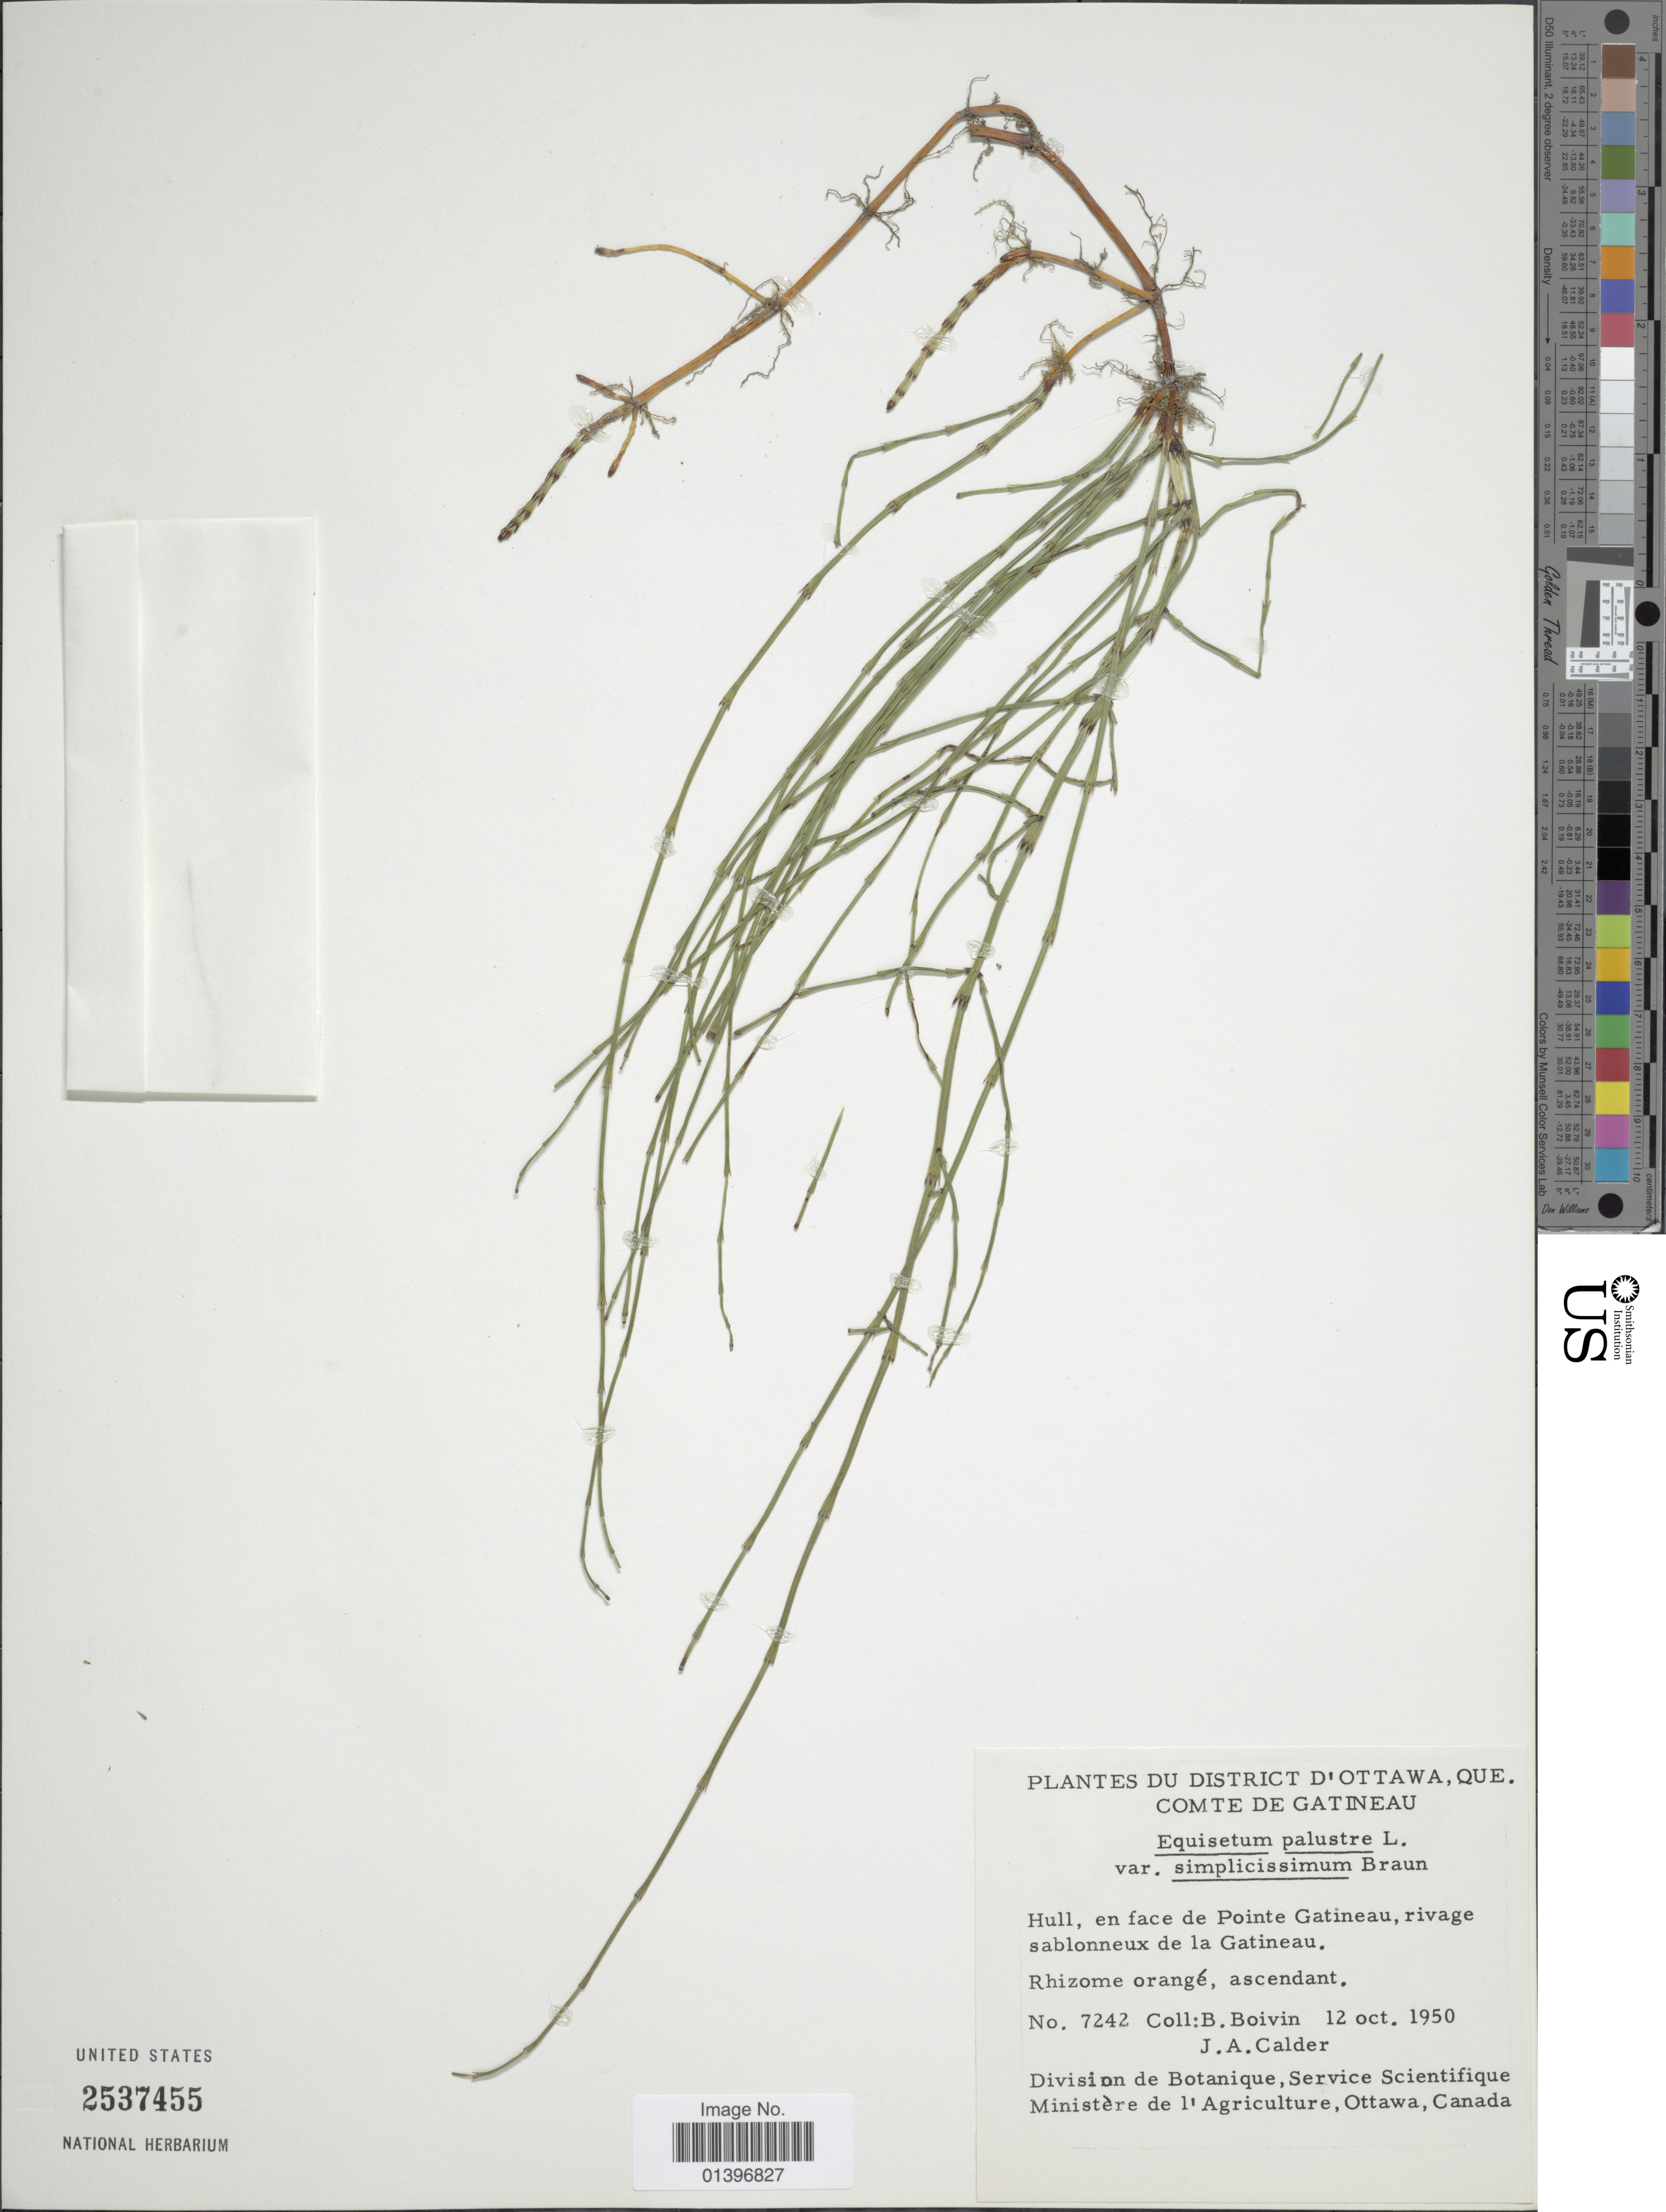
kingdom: Plantae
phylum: Tracheophyta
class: Polypodiopsida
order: Equisetales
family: Equisetaceae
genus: Equisetum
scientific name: Equisetum palustre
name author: L.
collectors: J. R. B. Boivin & J. A. Calder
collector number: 7242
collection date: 1950-10-12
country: Canada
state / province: Quebec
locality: Plantes du District D'Ottawa, Que. Comte de Gatineau. Hull, en face de Pointe Gatineau, rivage sablonneux de la Gatineau. Rhizome orangé, ascendant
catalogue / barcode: US 2537455